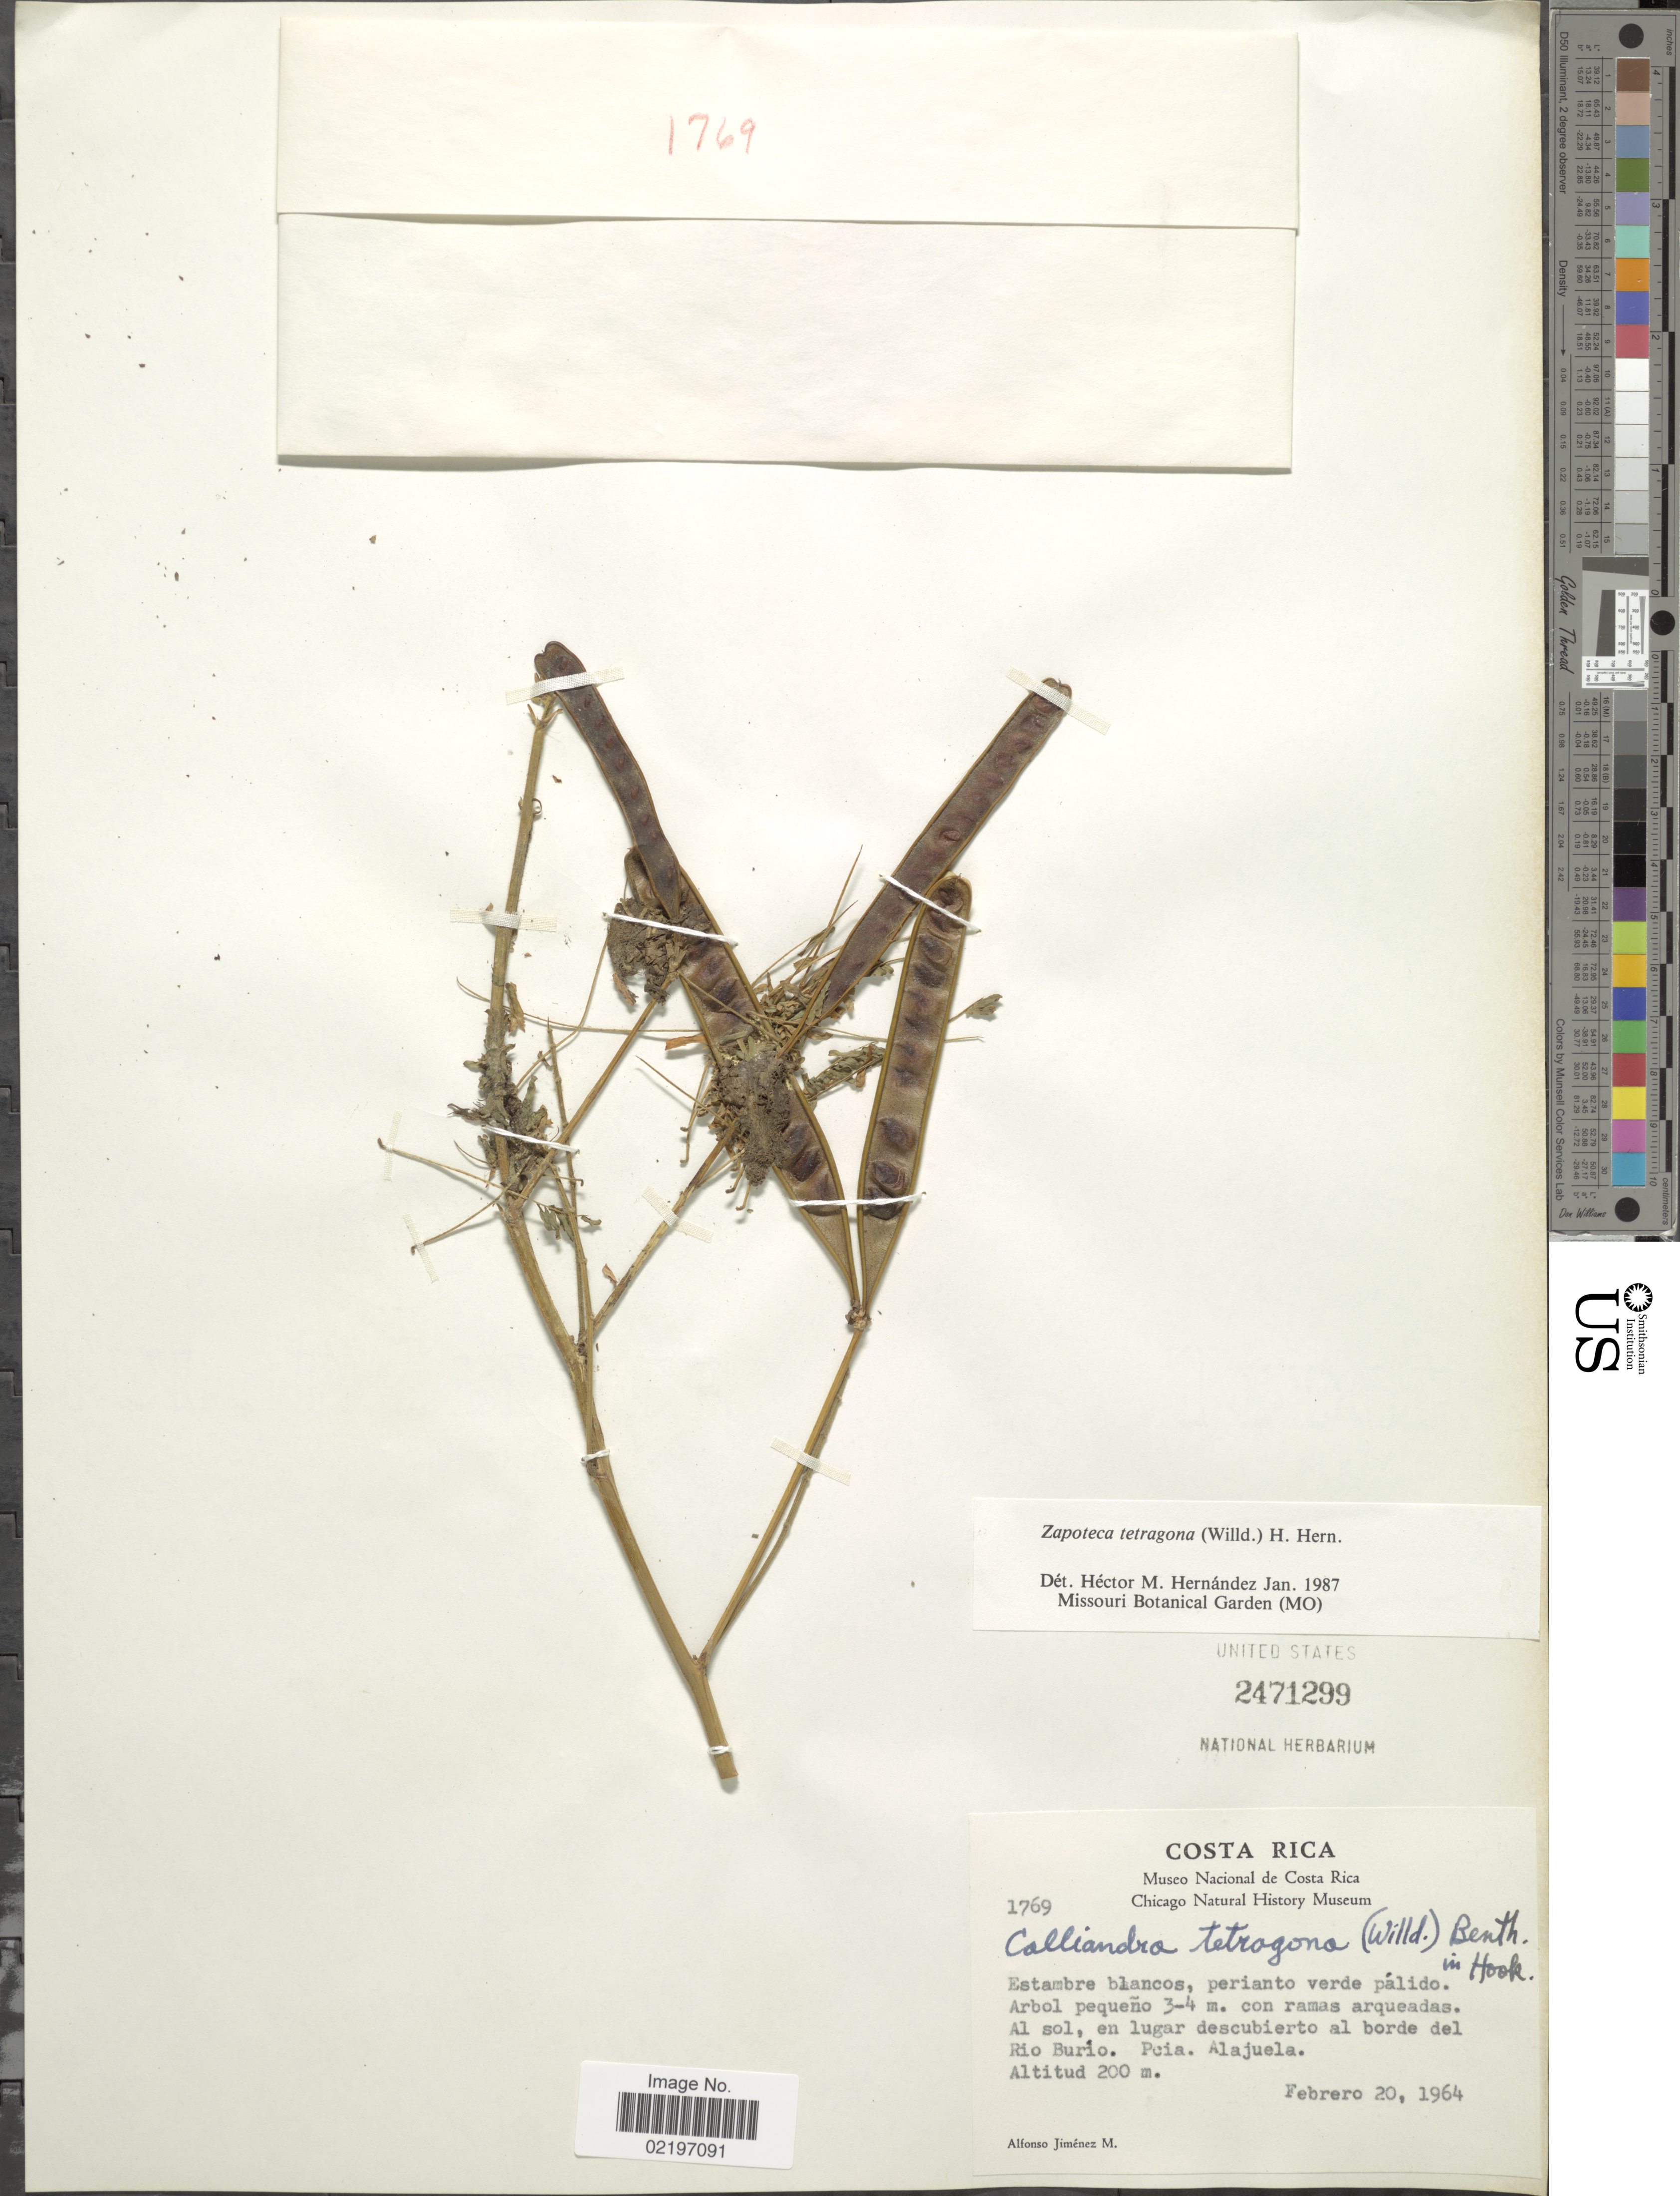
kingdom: Plantae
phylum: Tracheophyta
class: Magnoliopsida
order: Fabales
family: Fabaceae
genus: Zapoteca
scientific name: Zapoteca tetragona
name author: (Willd.) H.M. Hern.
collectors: A. Jimenez M.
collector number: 1769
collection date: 1964-02-20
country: Costa Rica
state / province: Alajuela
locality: Al borde del Rio Burio. Peia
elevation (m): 200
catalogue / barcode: US 2471299